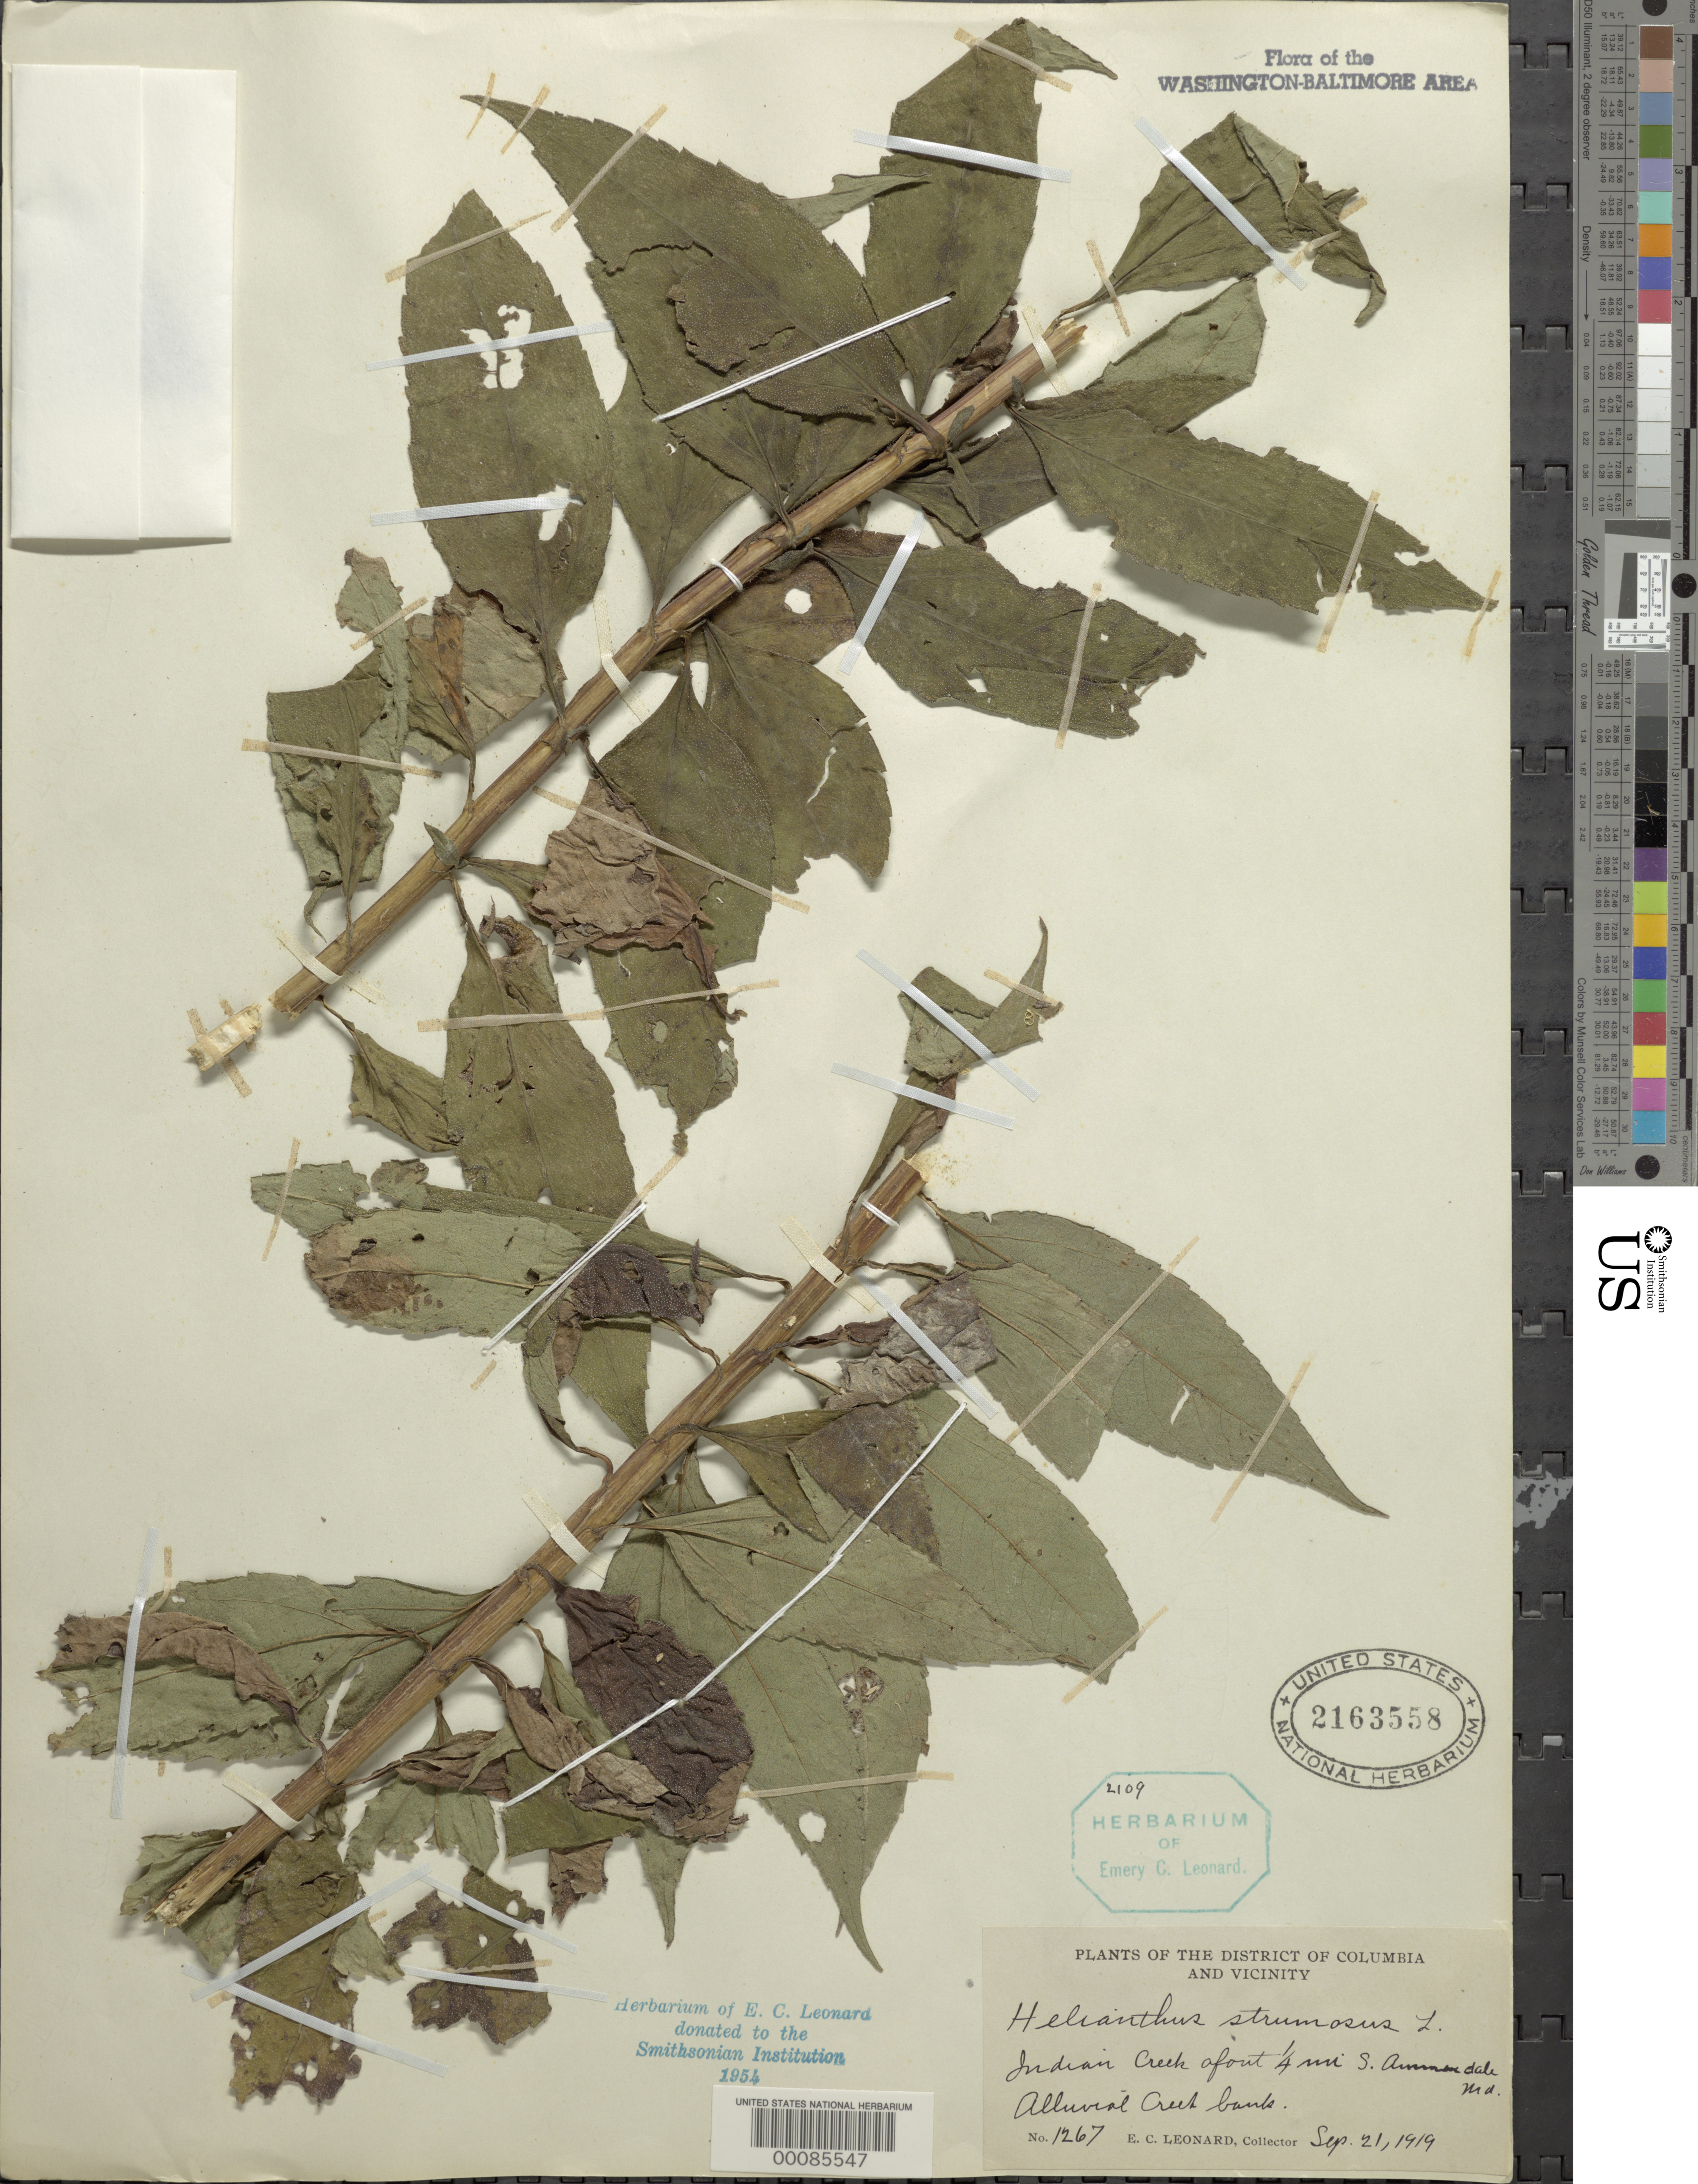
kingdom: Plantae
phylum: Tracheophyta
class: Magnoliopsida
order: Asterales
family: Asteraceae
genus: Helianthus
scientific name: Helianthus strumosus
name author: L.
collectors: E. C. Leonard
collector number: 1267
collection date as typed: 21 Sep 1919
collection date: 1919-09-21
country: United States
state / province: Maryland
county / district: Prince George's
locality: Indian Creek south of Ammendale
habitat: Alluvial creek bank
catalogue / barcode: US 2163558